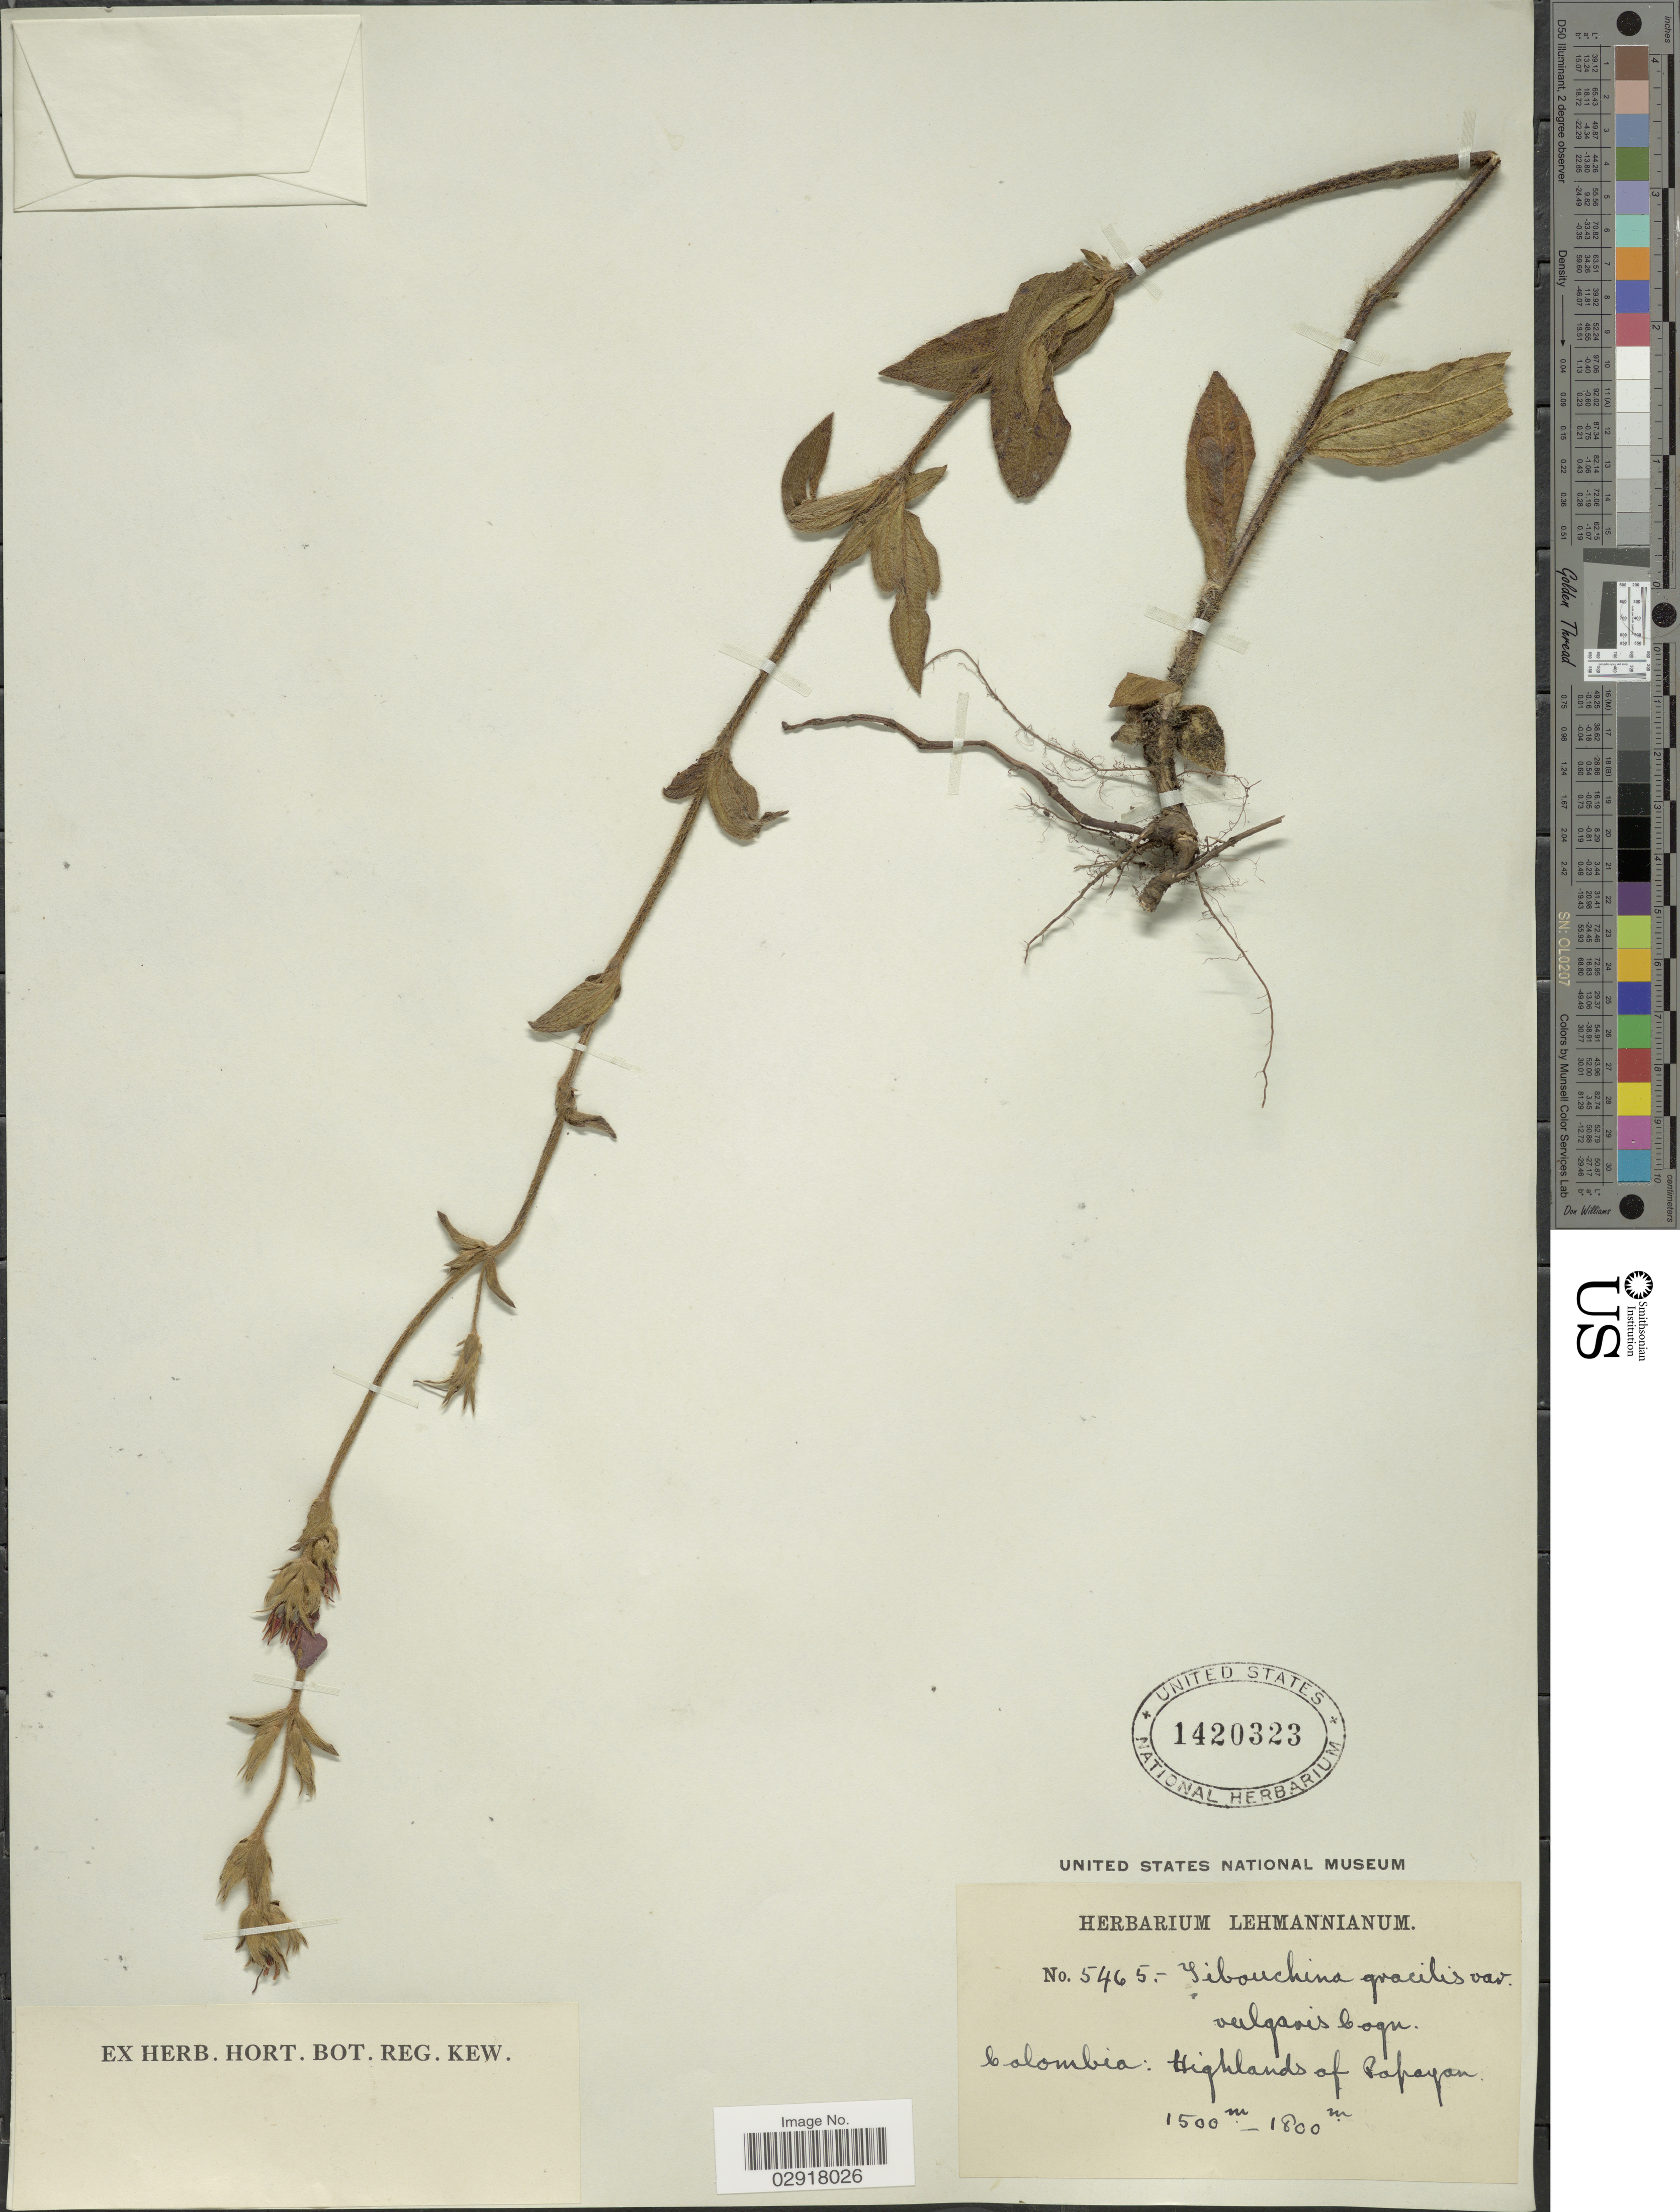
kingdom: Plantae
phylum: Tracheophyta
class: Magnoliopsida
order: Myrtales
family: Melastomataceae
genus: Chaetogastra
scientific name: Chaetogastra gracilis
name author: (Bonpl.) DC.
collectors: ex herb. Lehmannianum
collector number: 5465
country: Colombia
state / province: Cauca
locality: Highlands of Papayan.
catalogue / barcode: US 1420323